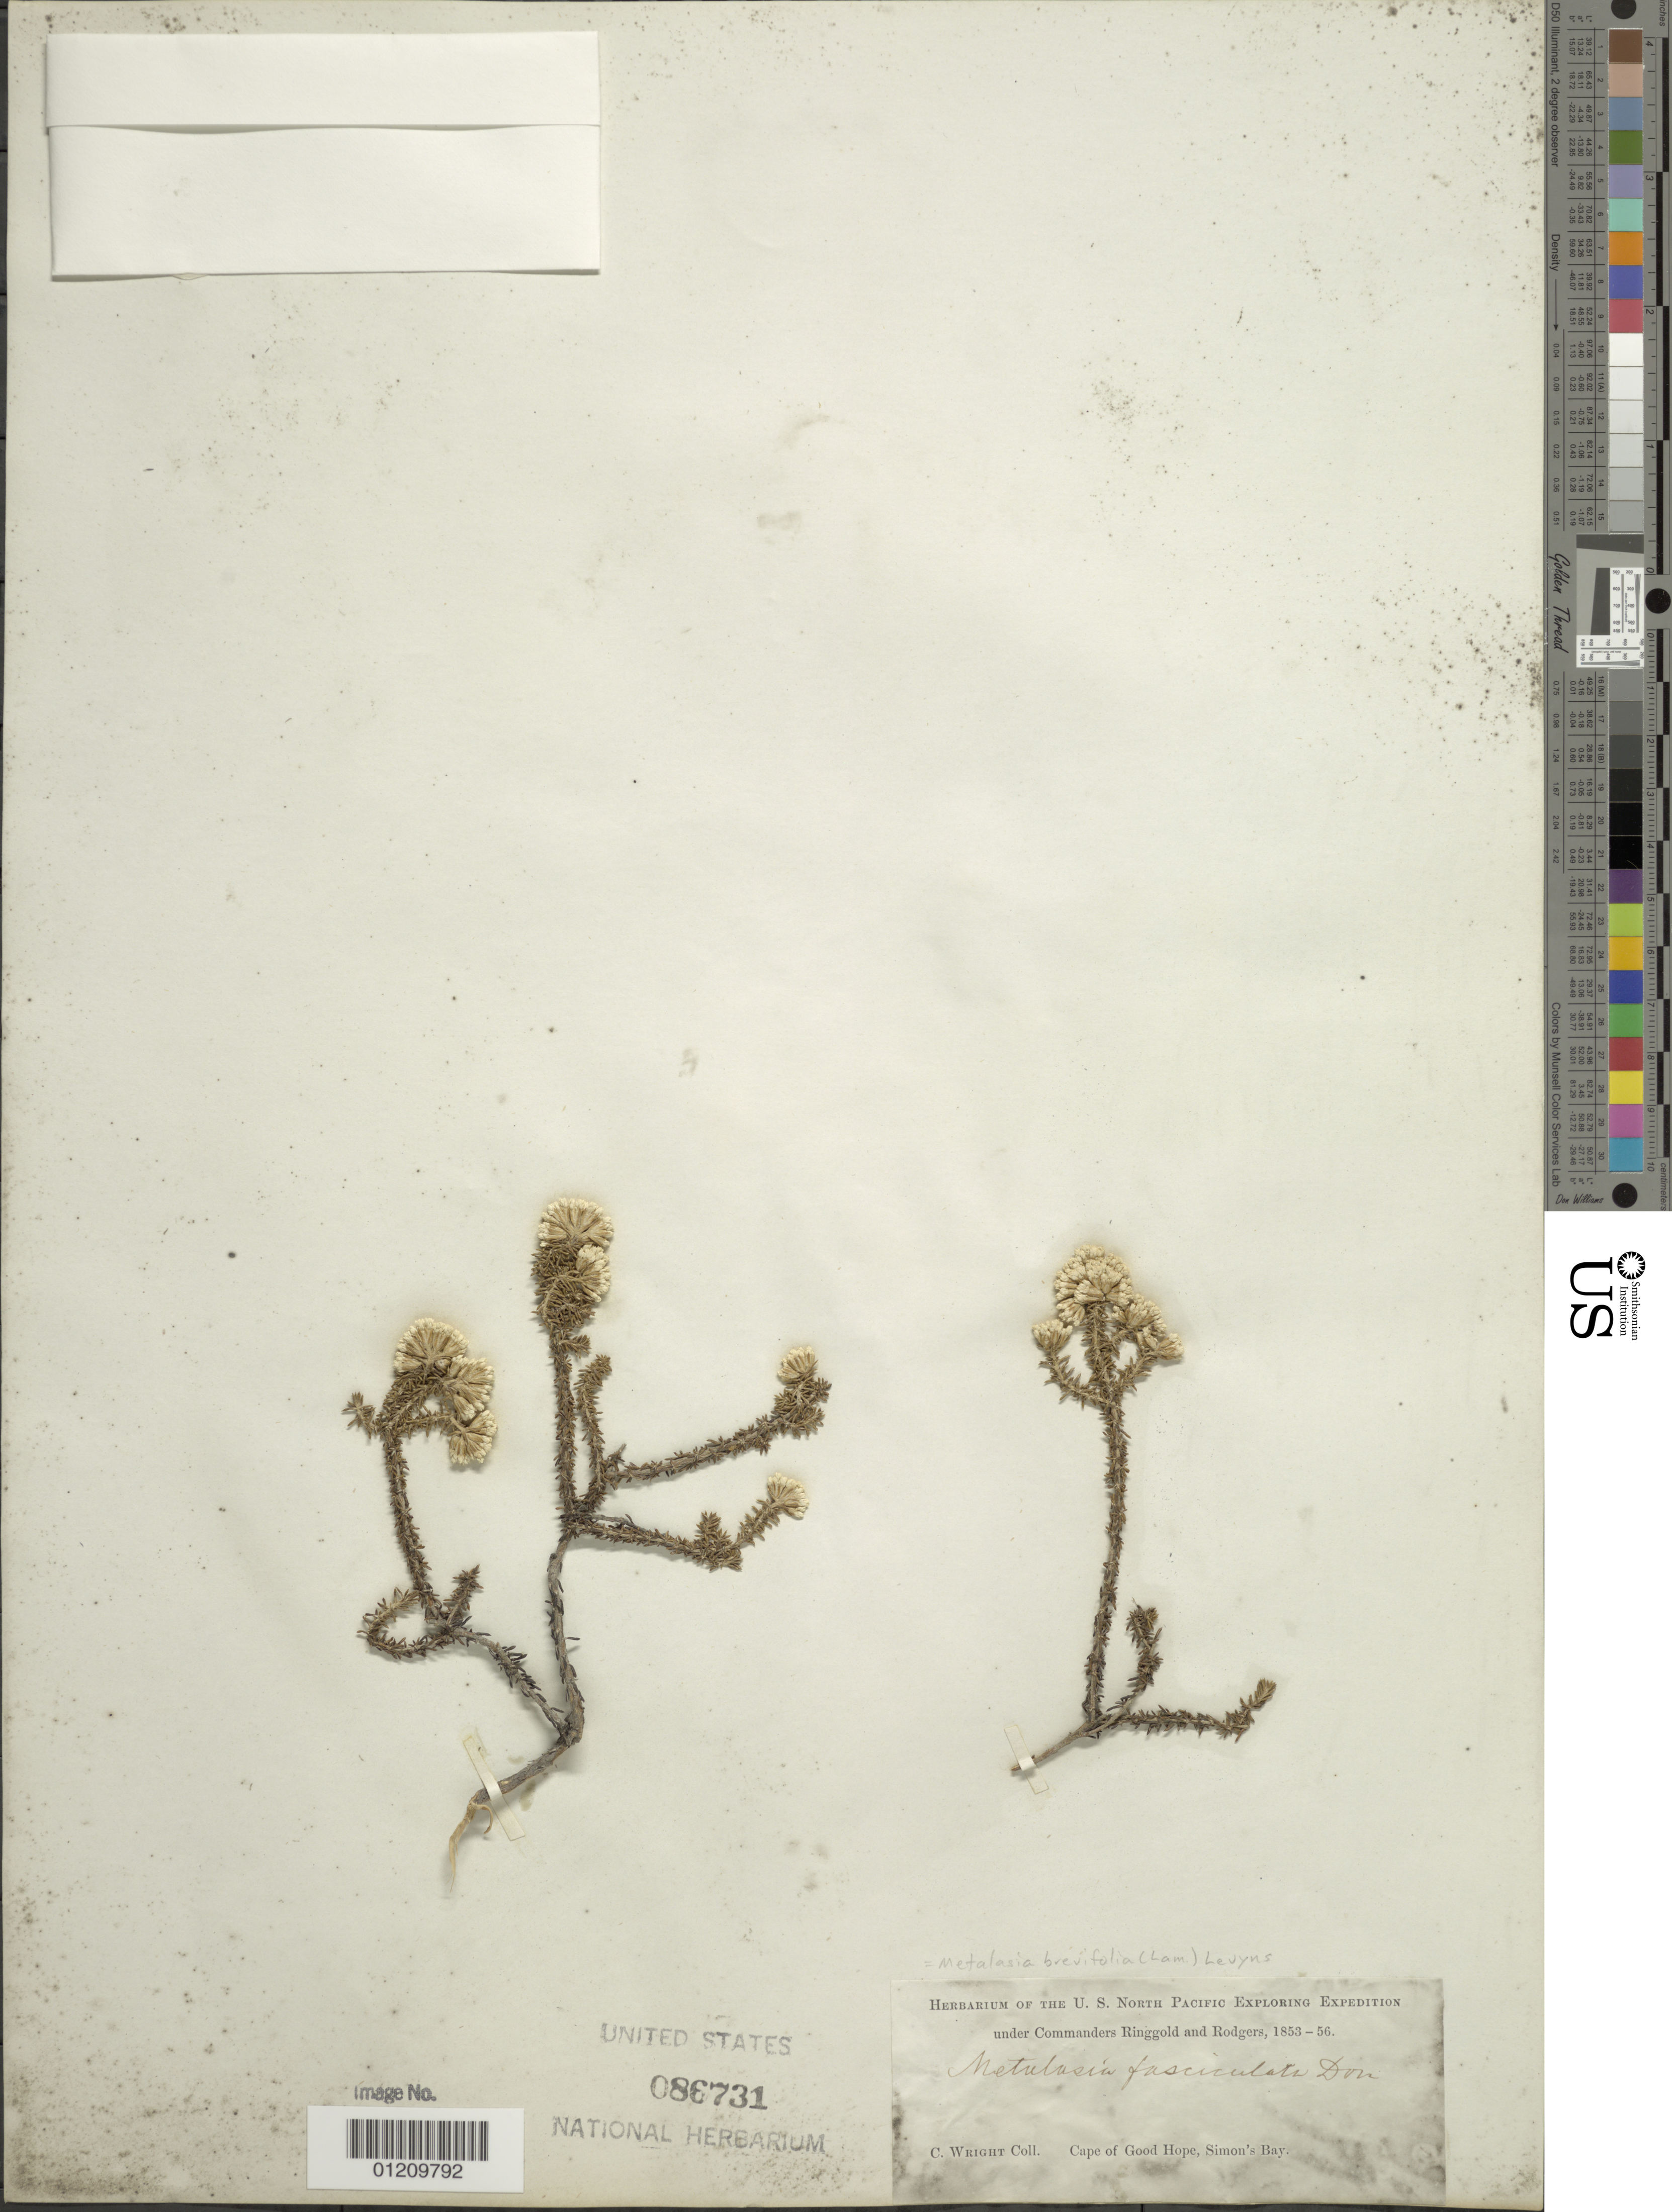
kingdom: Plantae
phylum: Tracheophyta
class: Magnoliopsida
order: Asterales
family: Asteraceae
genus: Metalasia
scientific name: Metalasia brevifolia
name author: (Lam.) Levyns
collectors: C. Wright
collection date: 1853/1856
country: South Africa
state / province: Western Cape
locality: Cape of Good Hope, Simon's Bay.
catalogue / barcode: US 86731